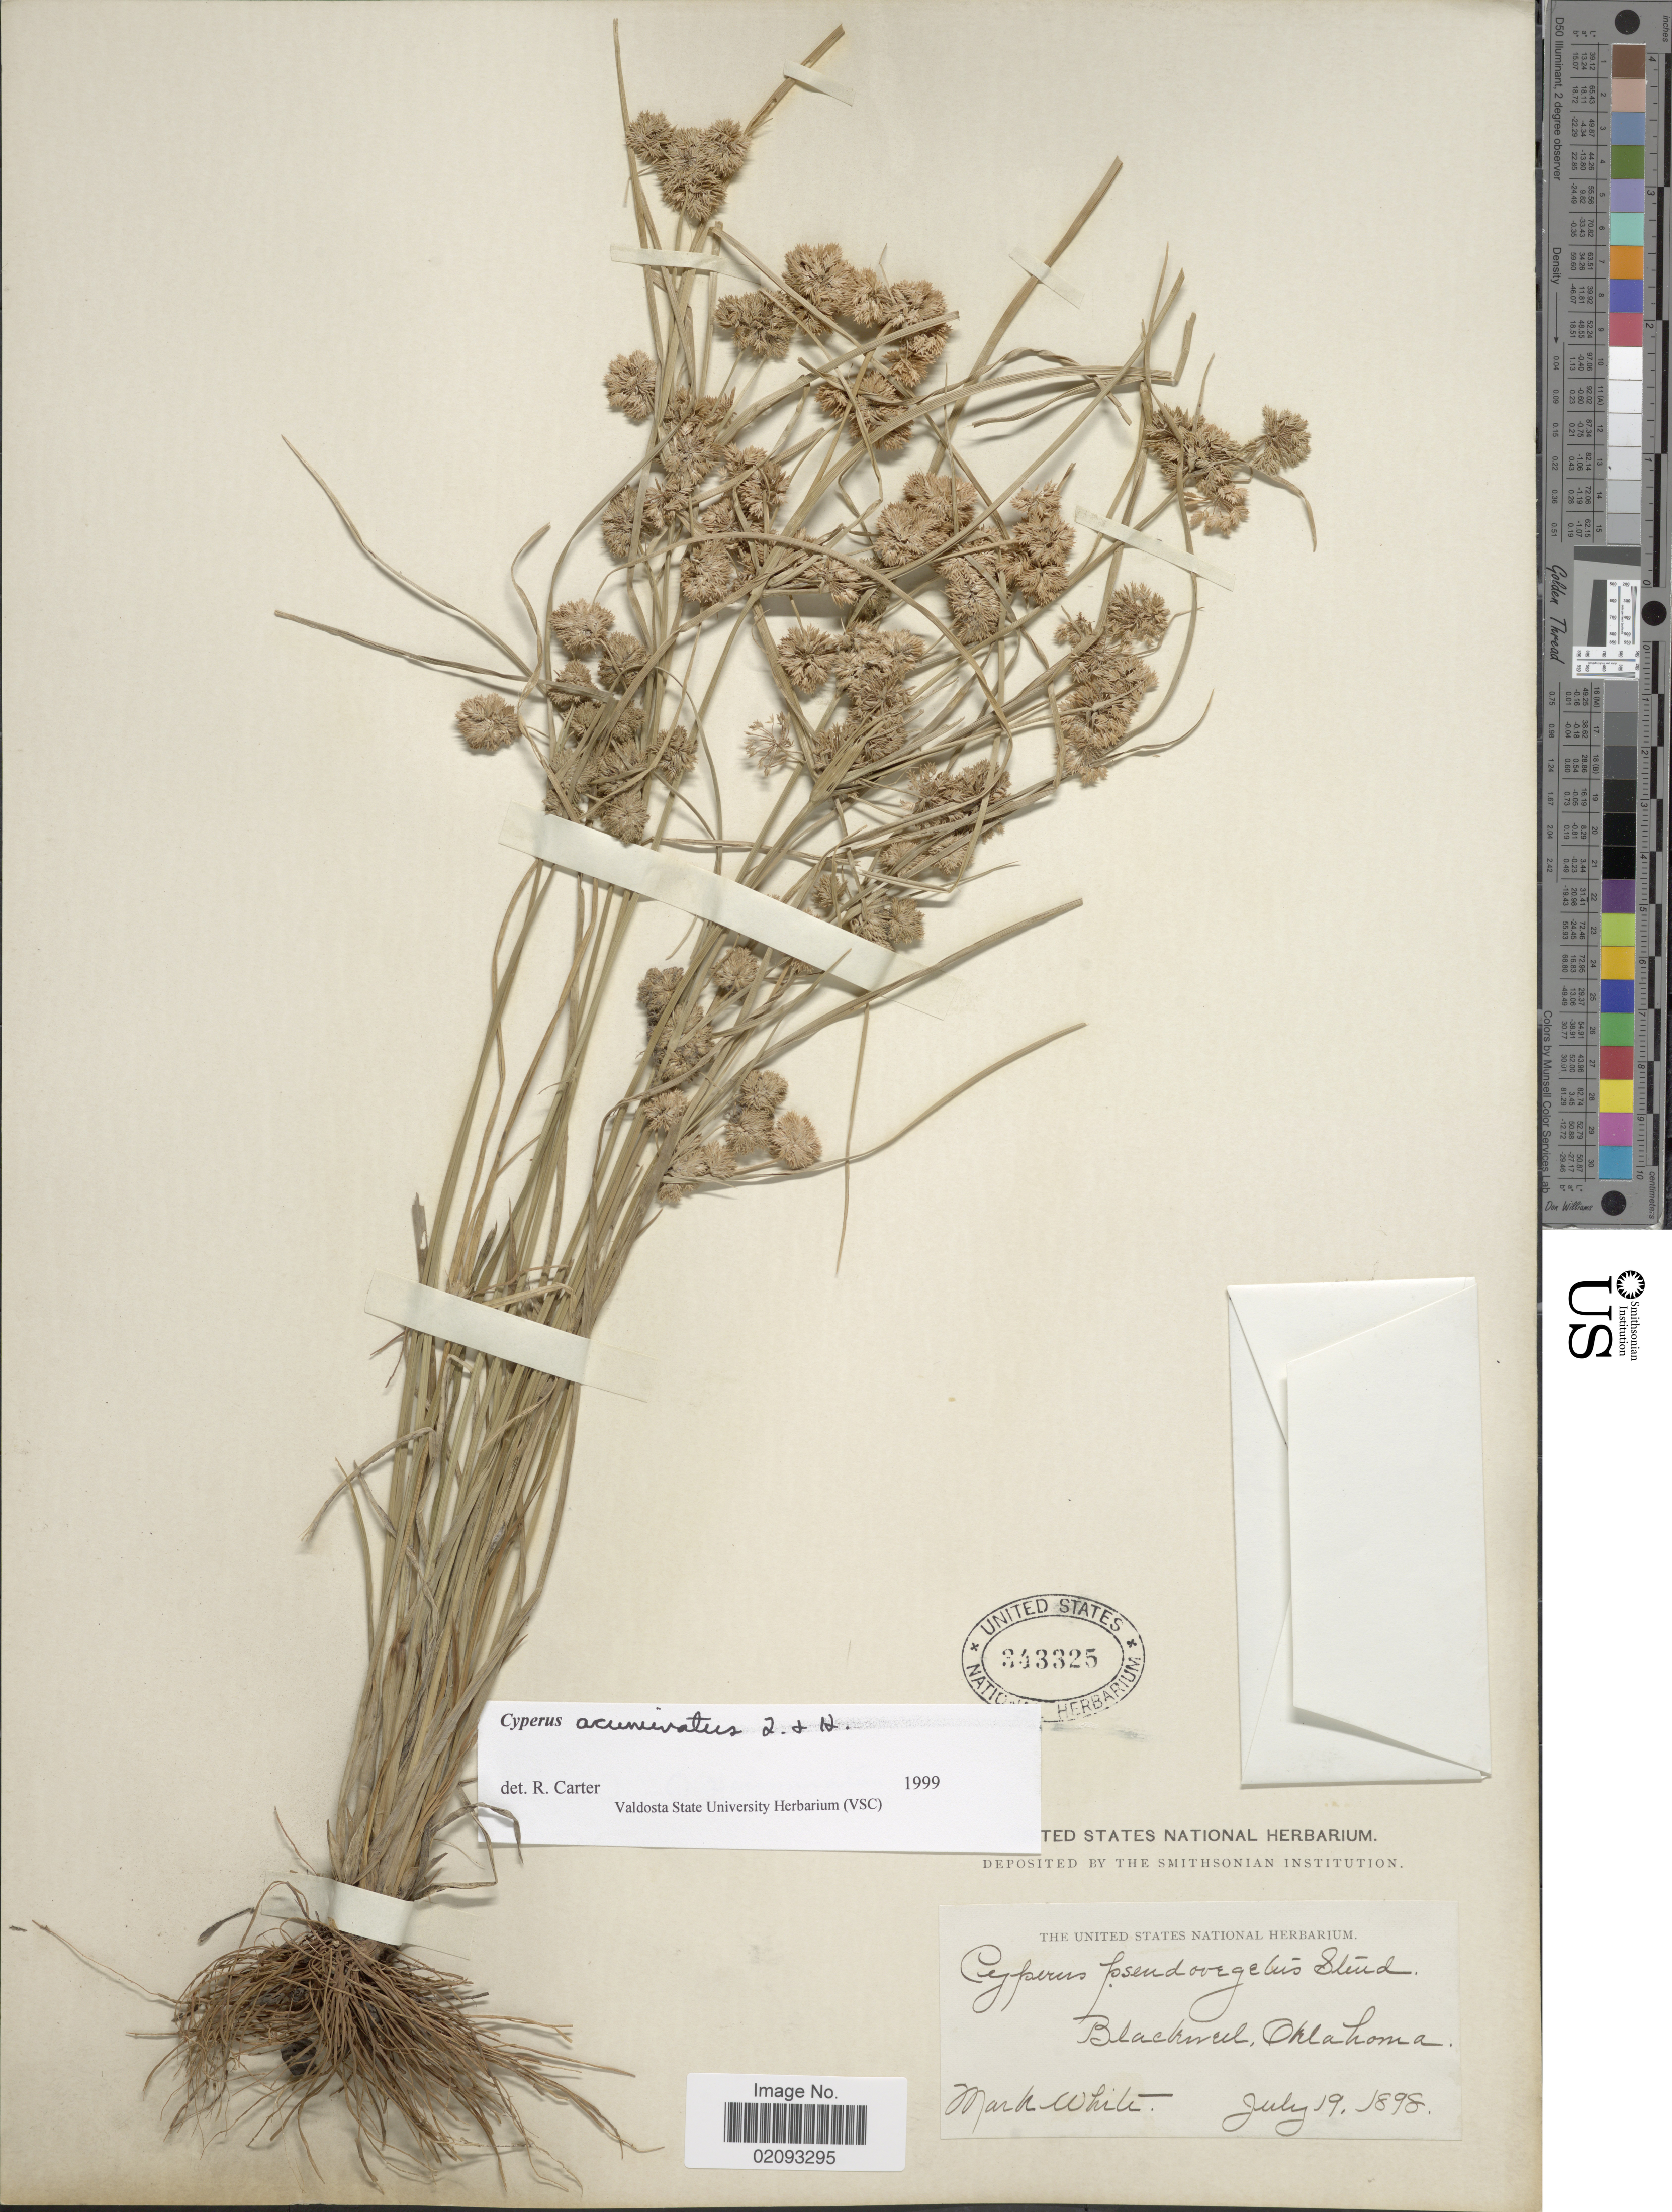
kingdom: Plantae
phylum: Tracheophyta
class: Liliopsida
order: Poales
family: Cyperaceae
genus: Cyperus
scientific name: Cyperus acuminatus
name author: Torr. & Hook.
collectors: M. White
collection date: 1898-07-19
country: United States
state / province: Oklahoma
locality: Blackwell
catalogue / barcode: US 343325